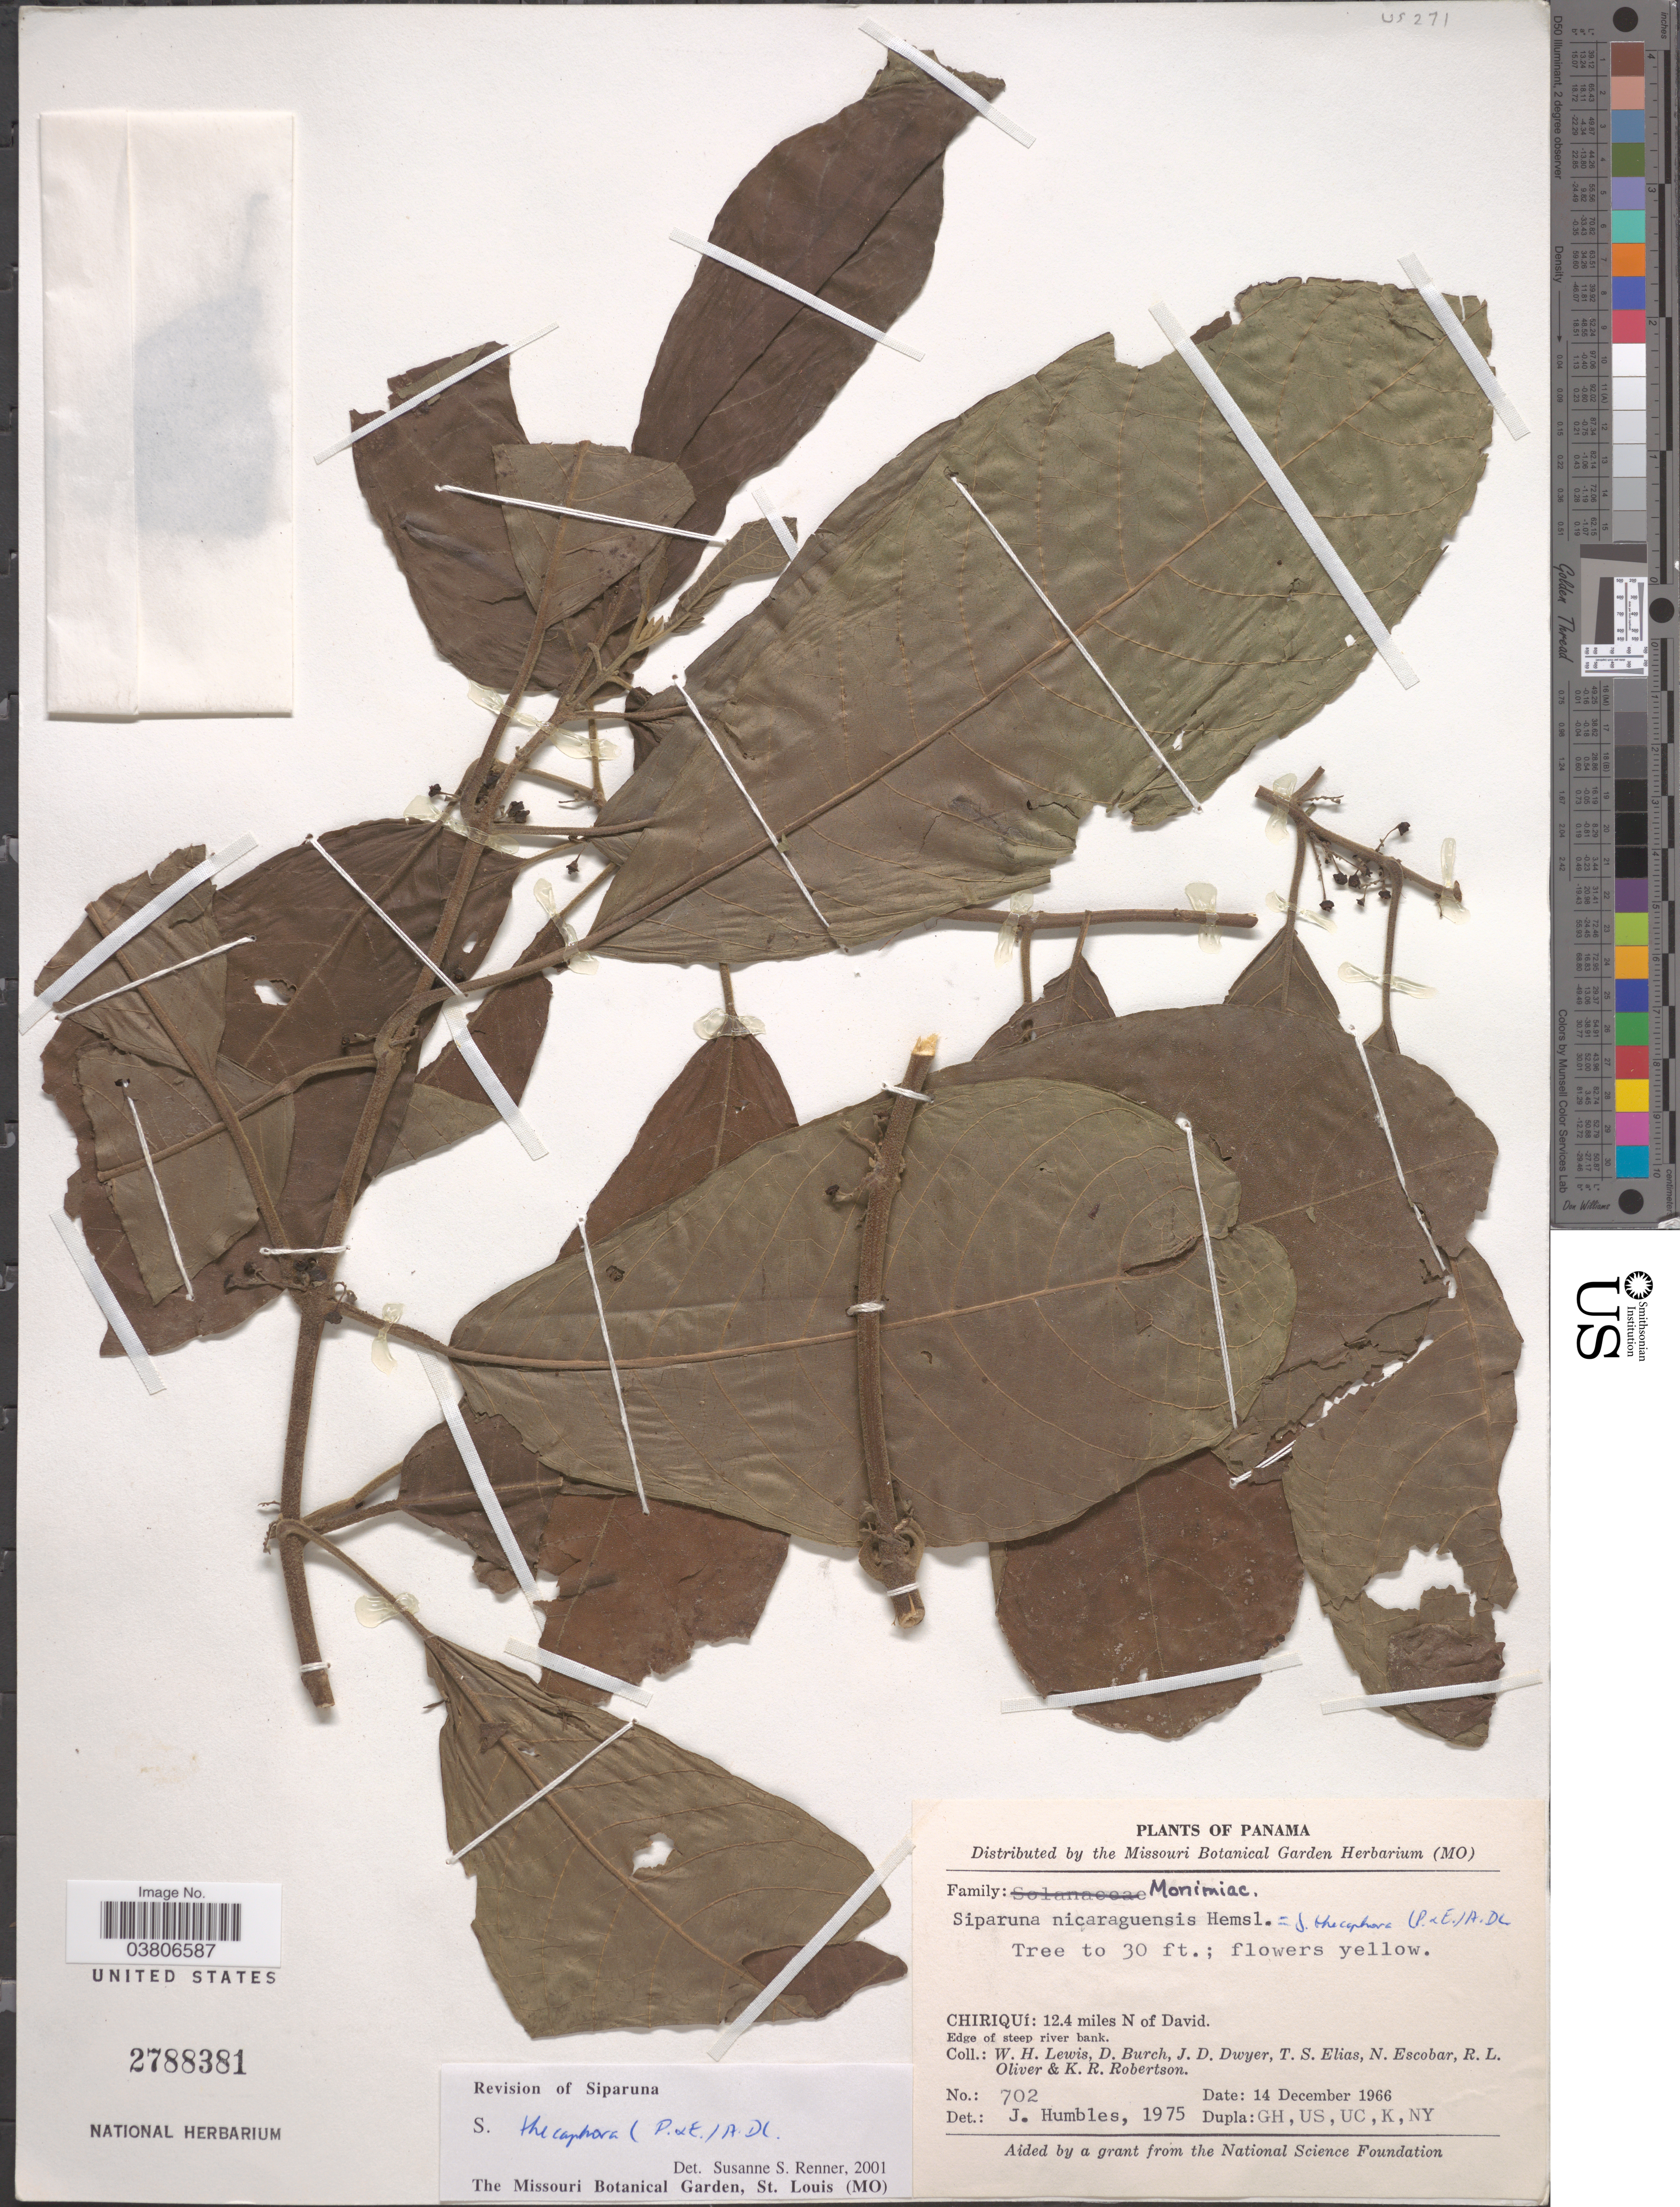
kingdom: Plantae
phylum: Tracheophyta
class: Magnoliopsida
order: Laurales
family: Siparunaceae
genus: Siparuna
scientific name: Siparuna thecaphora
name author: (Poepp. & Endl.) A. DC.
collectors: W. H. Lewis, D. Burch, J. D. Dwyer, T. S. Elias & et al.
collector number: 702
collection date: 1966-12-14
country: Panama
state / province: Chiriqui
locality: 12.4 miles N of David. Edge of steep river bank.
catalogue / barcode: US 2788381